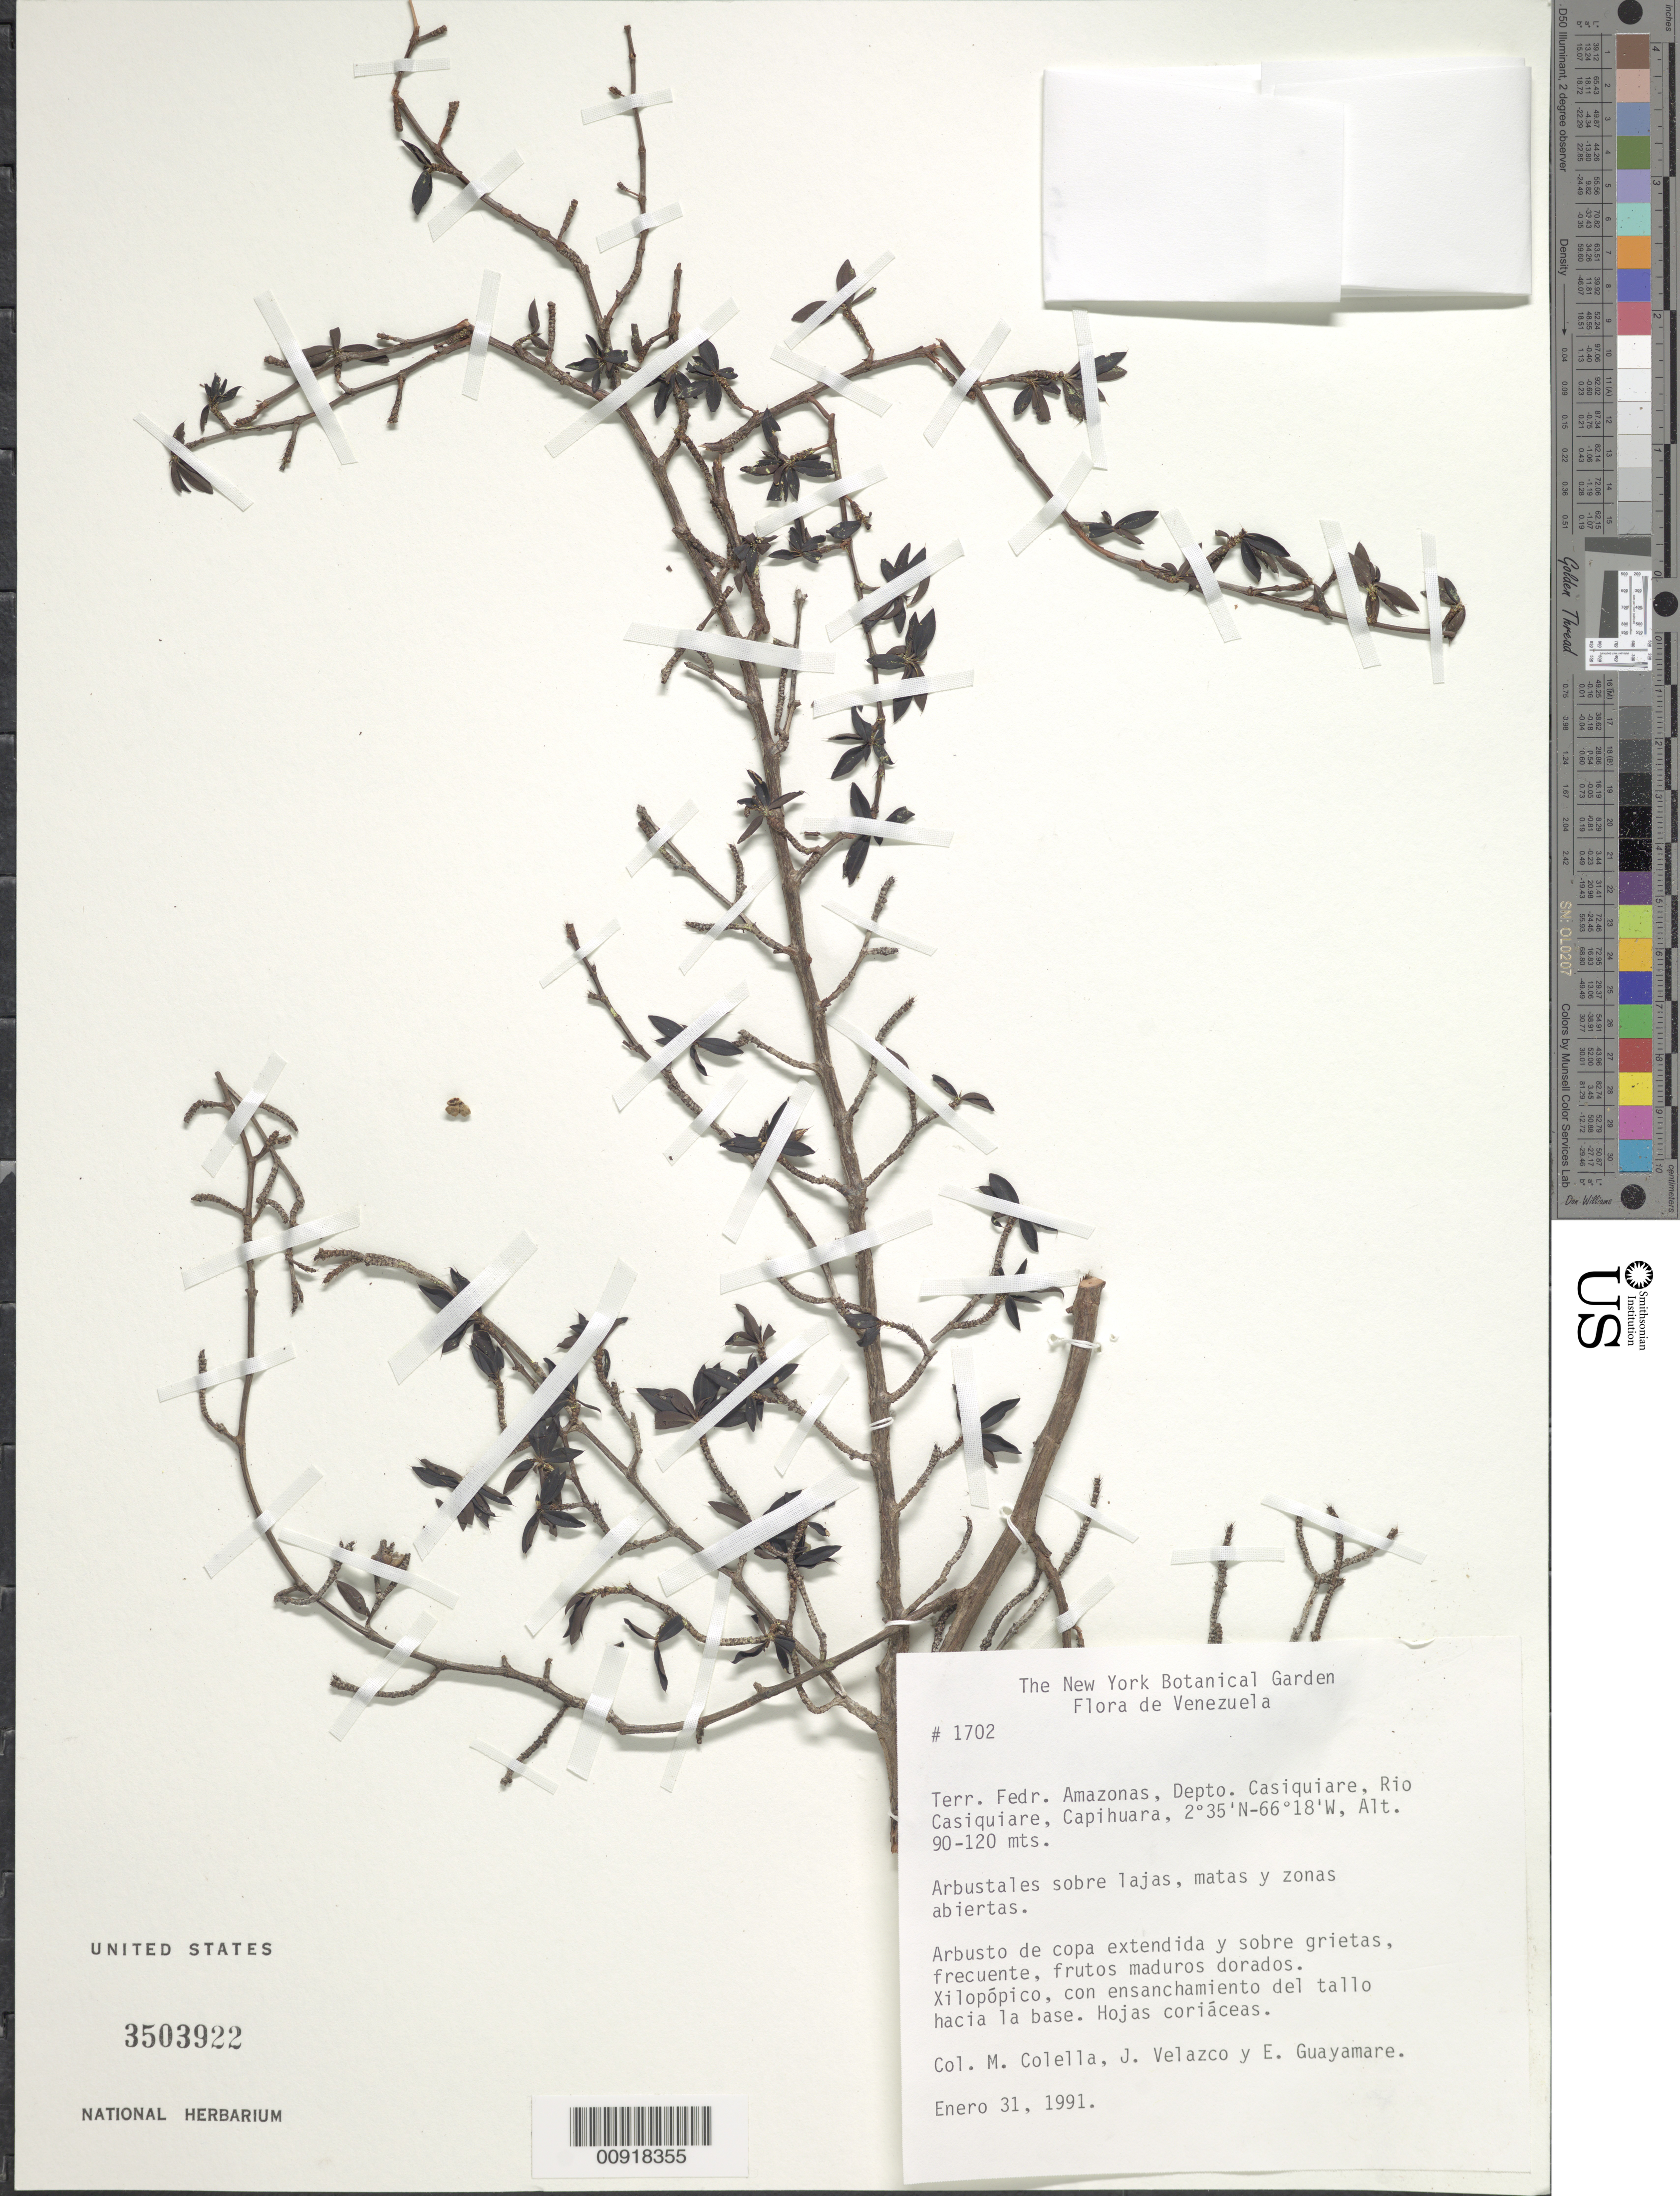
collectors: M. Colella, J. Velazco & E. Guayamare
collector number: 1702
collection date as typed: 31-Jan-91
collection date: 1991-01-31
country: Venezuela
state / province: Amazonas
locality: Dpto. Casiquiare, Río Casiquiare, Capihuara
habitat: Arbustales sobre lajas, matas y zonas abiertas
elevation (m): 90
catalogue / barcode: US 3503922